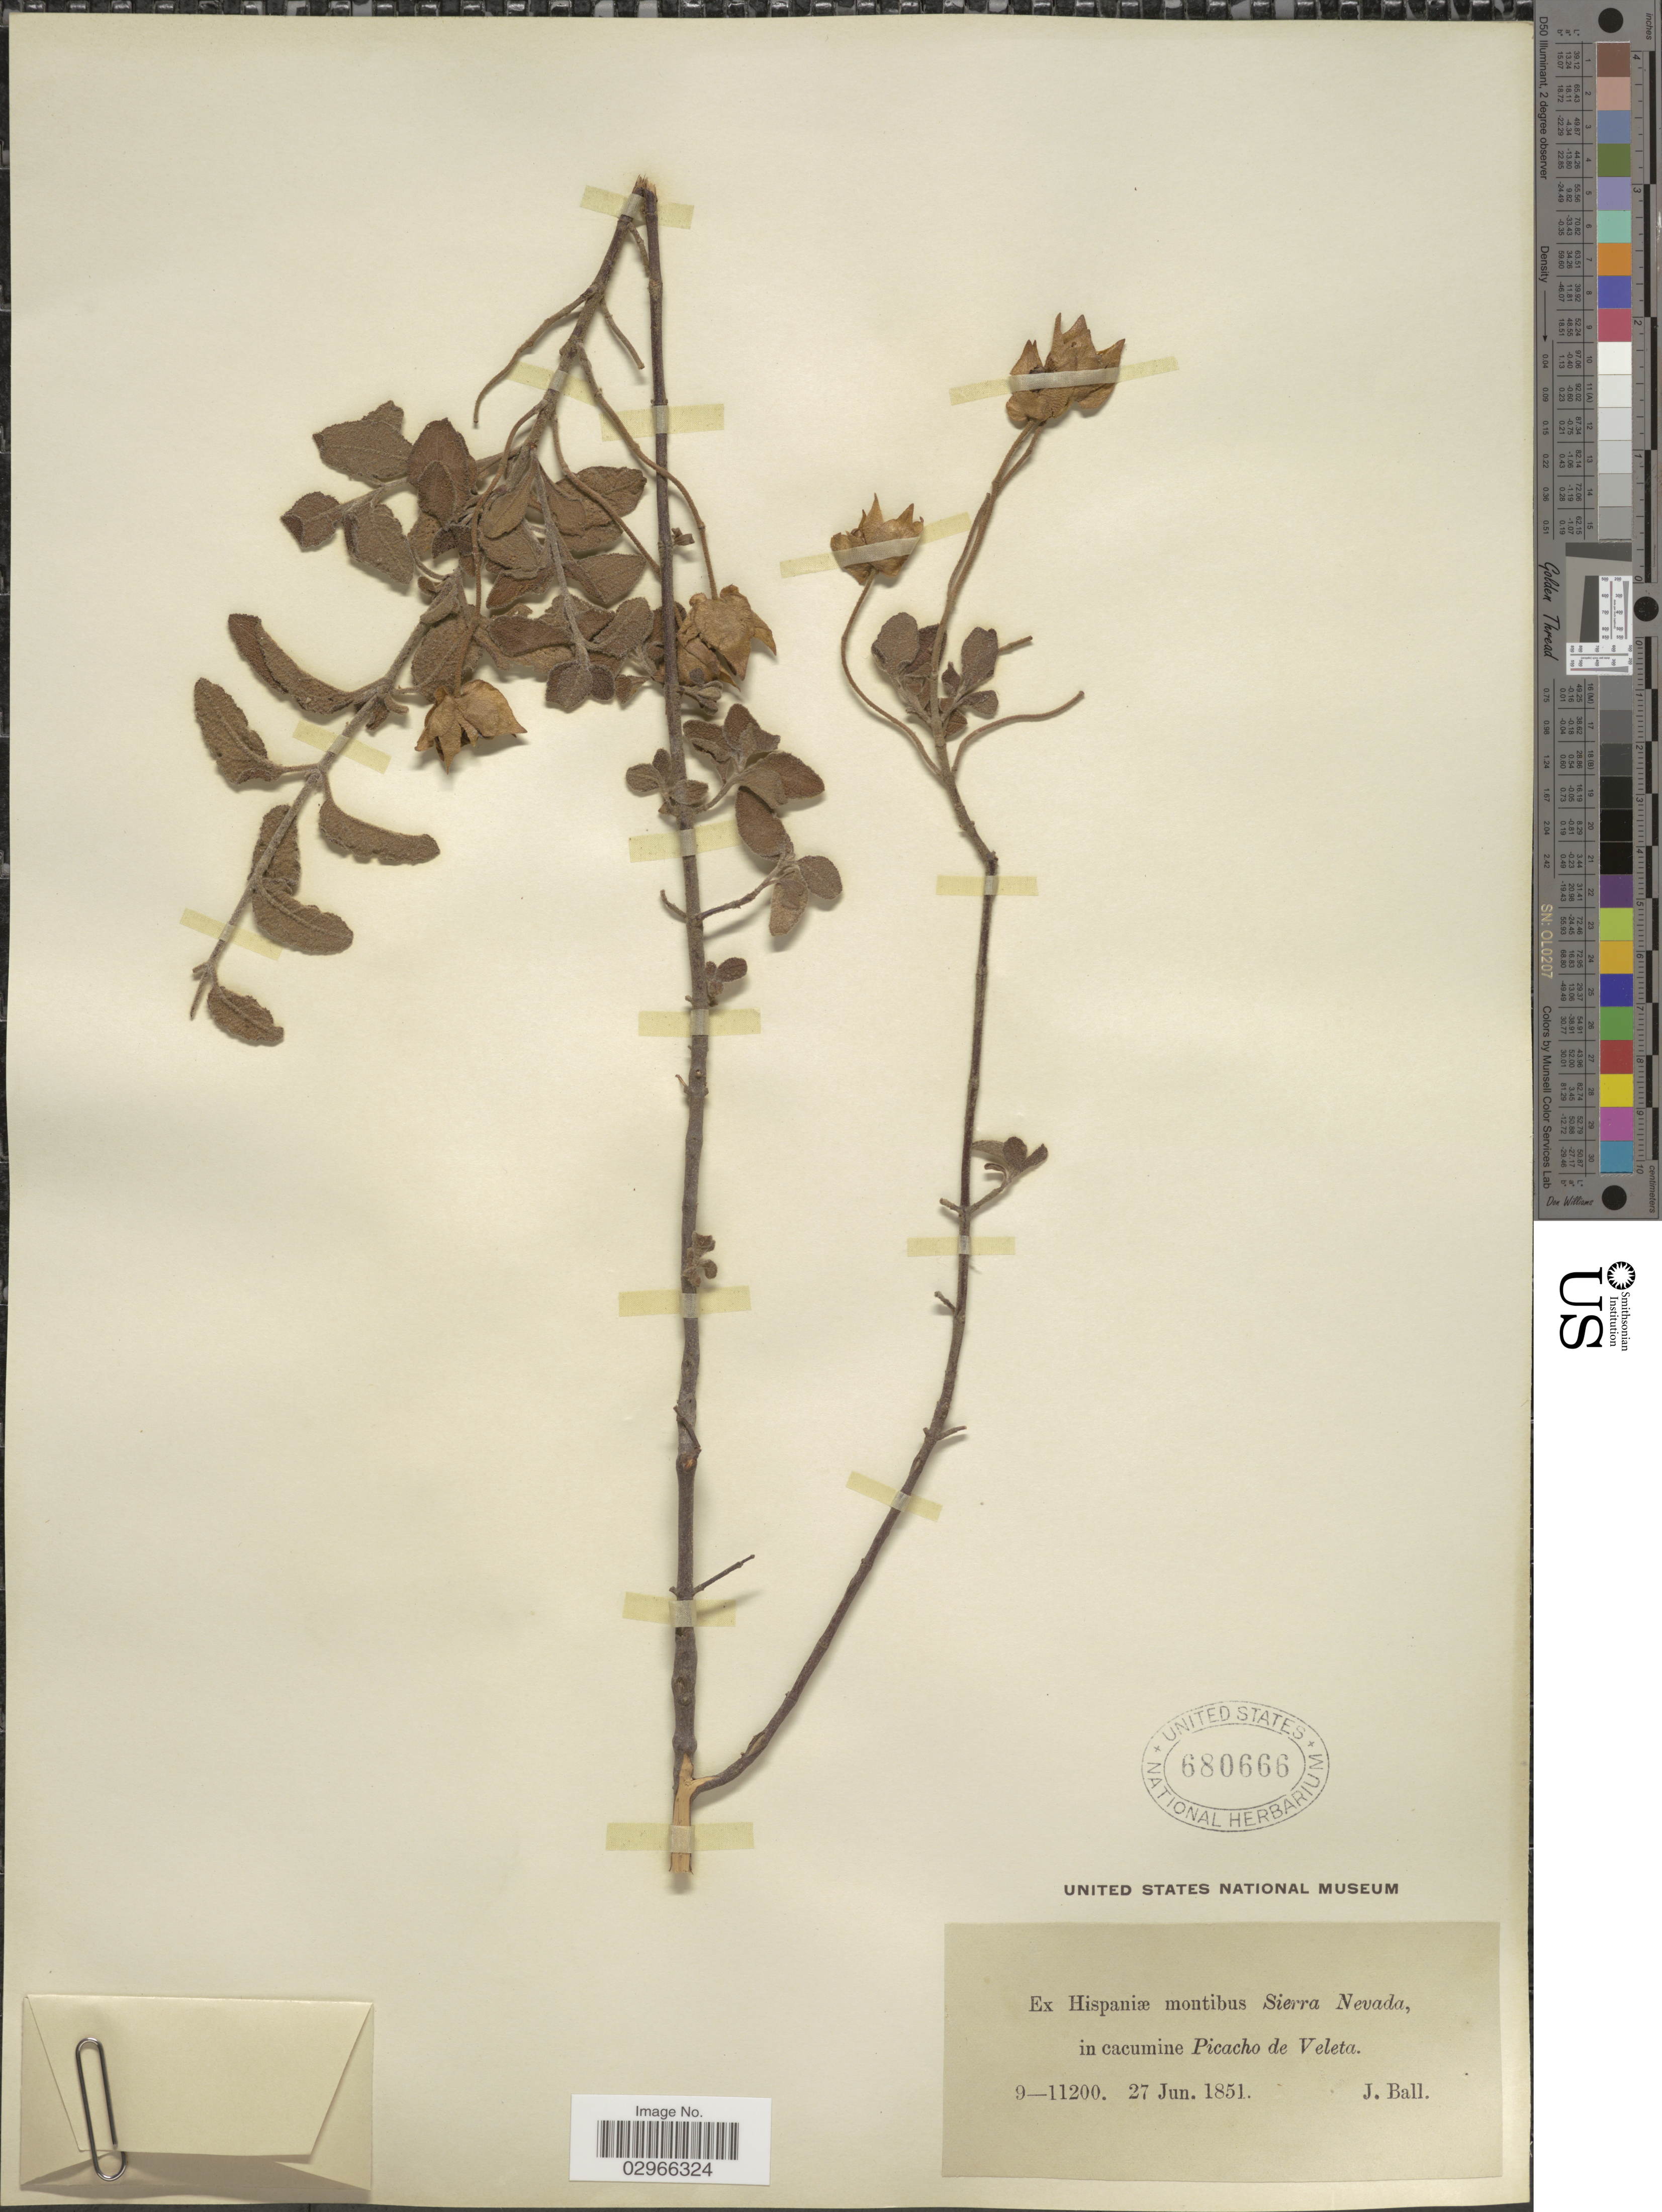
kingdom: Plantae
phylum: Tracheophyta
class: Magnoliopsida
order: Malvales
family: Cistaceae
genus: Cistus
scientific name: Cistus sp.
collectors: J. Ball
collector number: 9-11200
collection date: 1851-06-27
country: Spain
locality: Montibus Sierra Nevada, in caumine Picacho de Veleta.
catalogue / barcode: US 680666